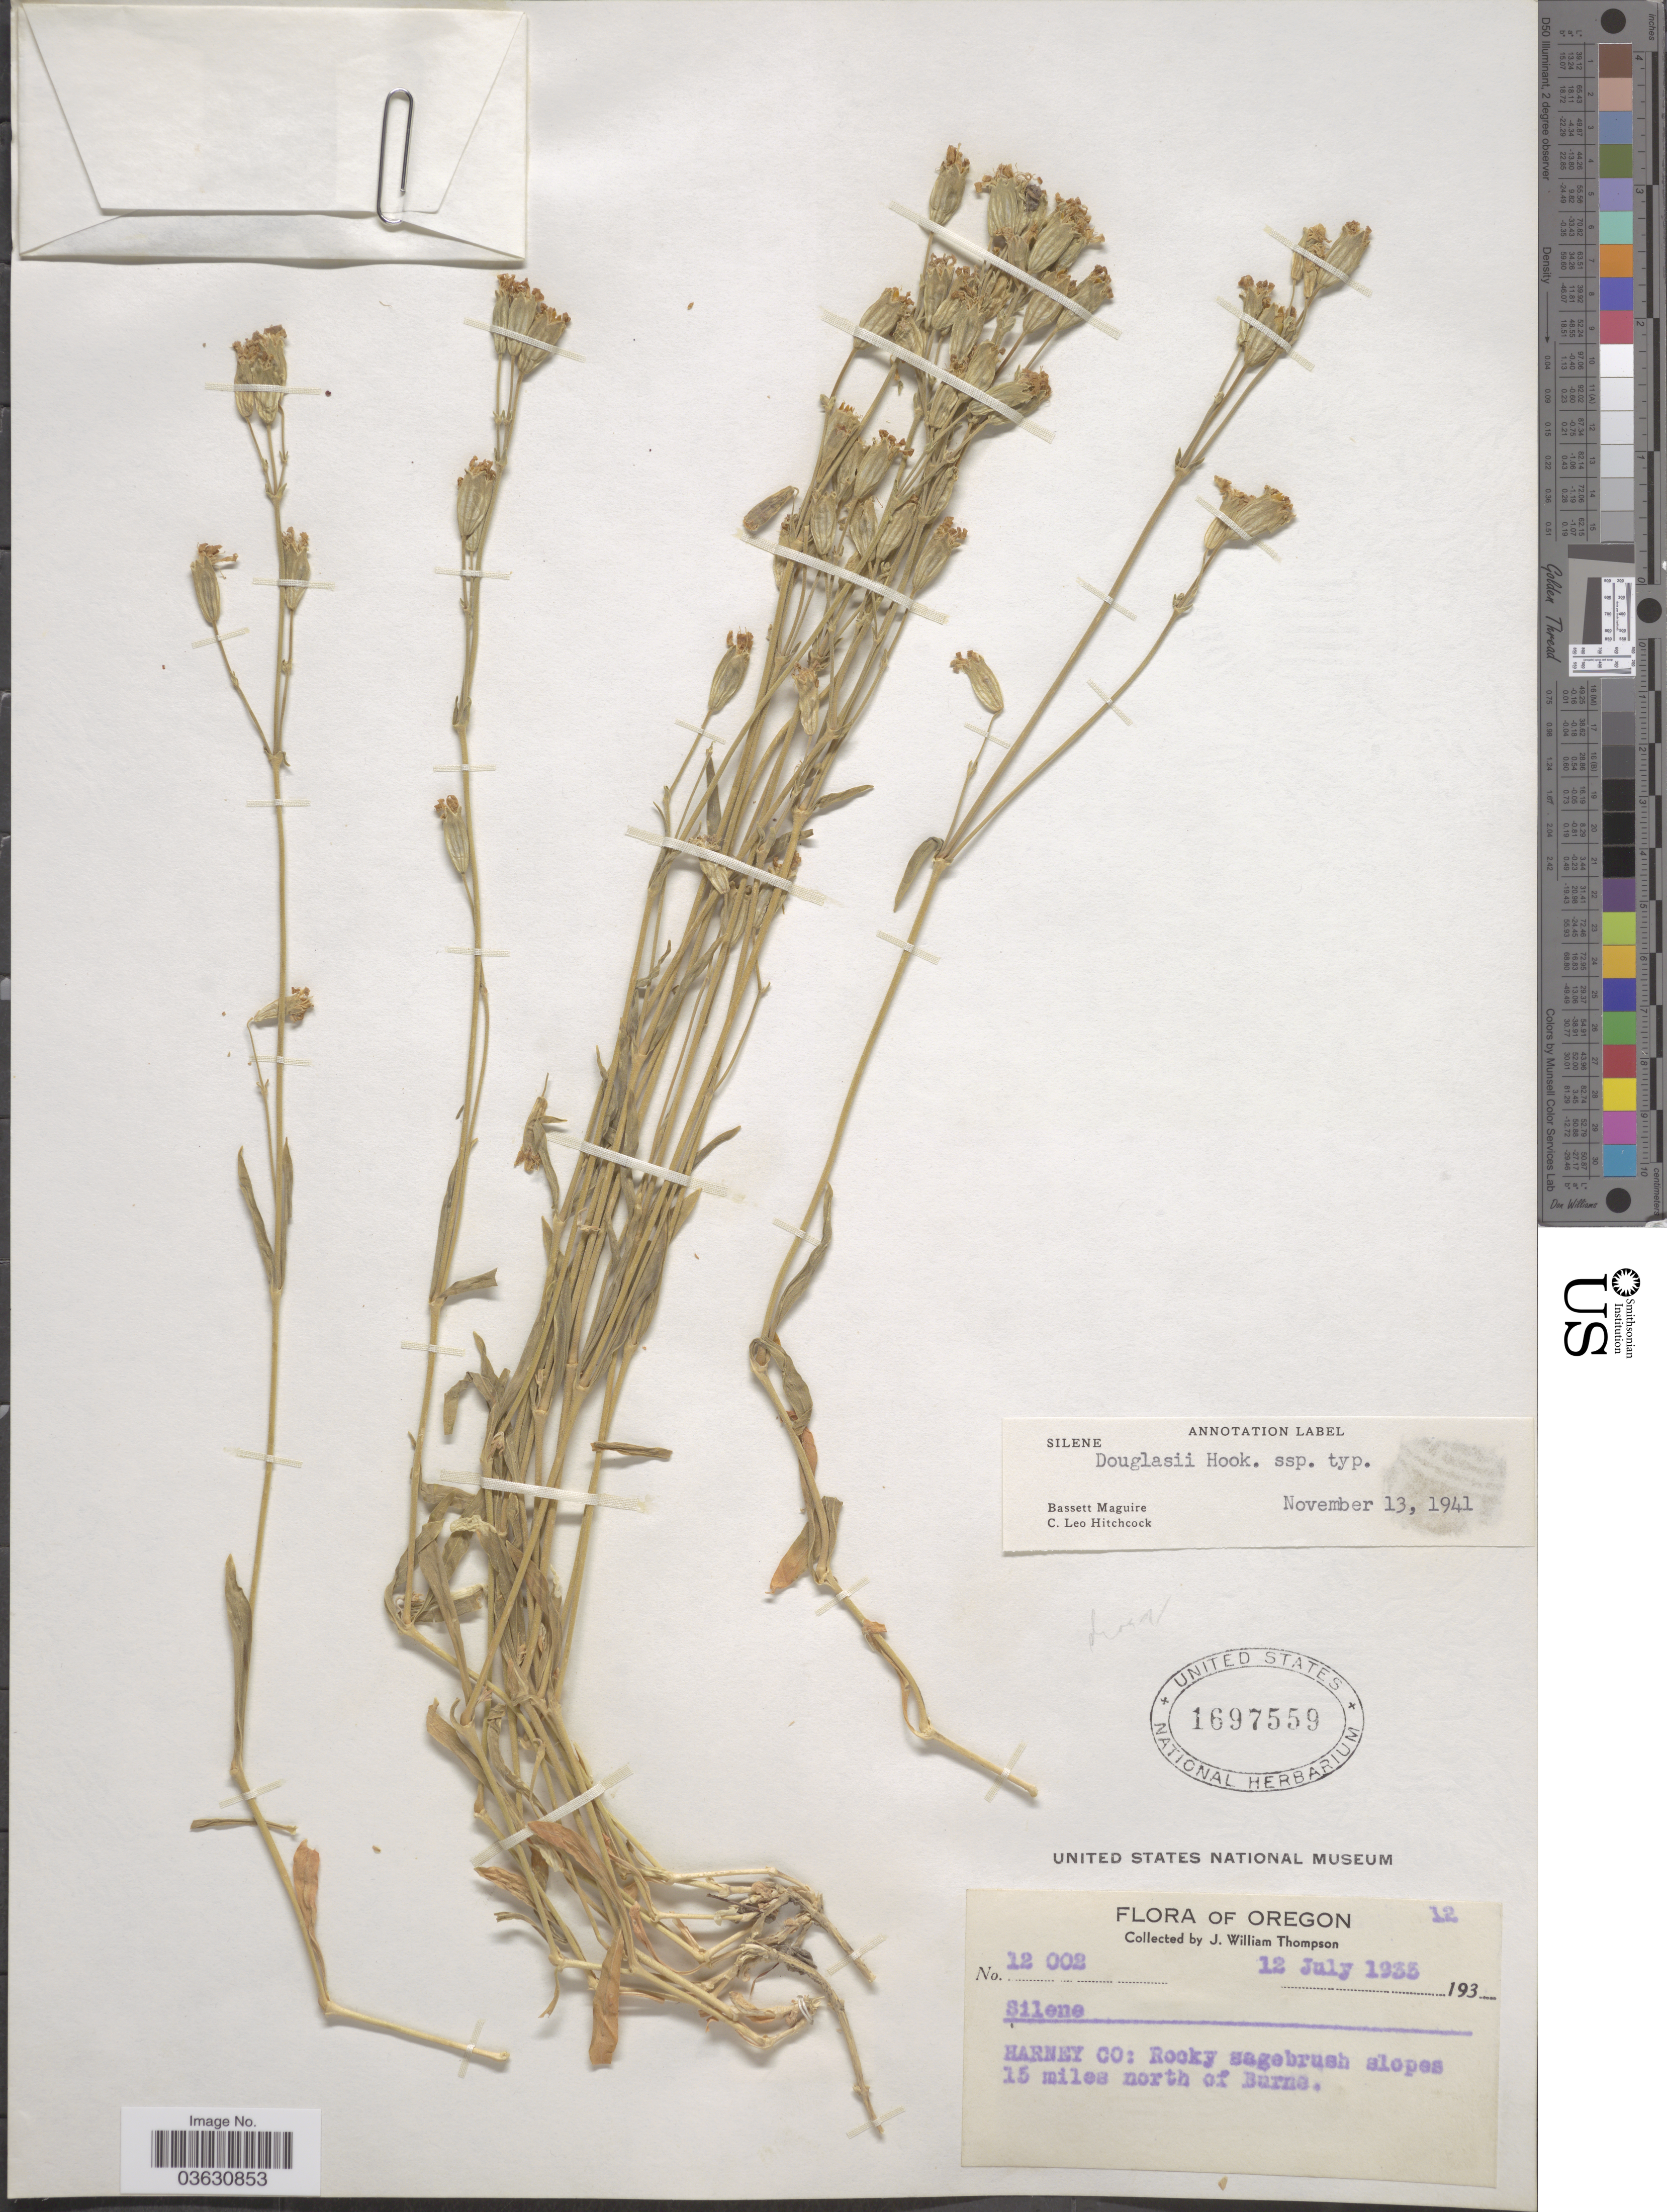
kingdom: Plantae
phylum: Tracheophyta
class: Magnoliopsida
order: Caryophyllales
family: Caryophyllaceae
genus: Silene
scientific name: Silene douglasii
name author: Hook.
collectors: J. W. Thompson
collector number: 12002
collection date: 1933-07-12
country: United States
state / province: Oregon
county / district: Harney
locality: Harney Co: Rocky sagebrush slopes 15 miles north of Burns.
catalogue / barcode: US 1697559